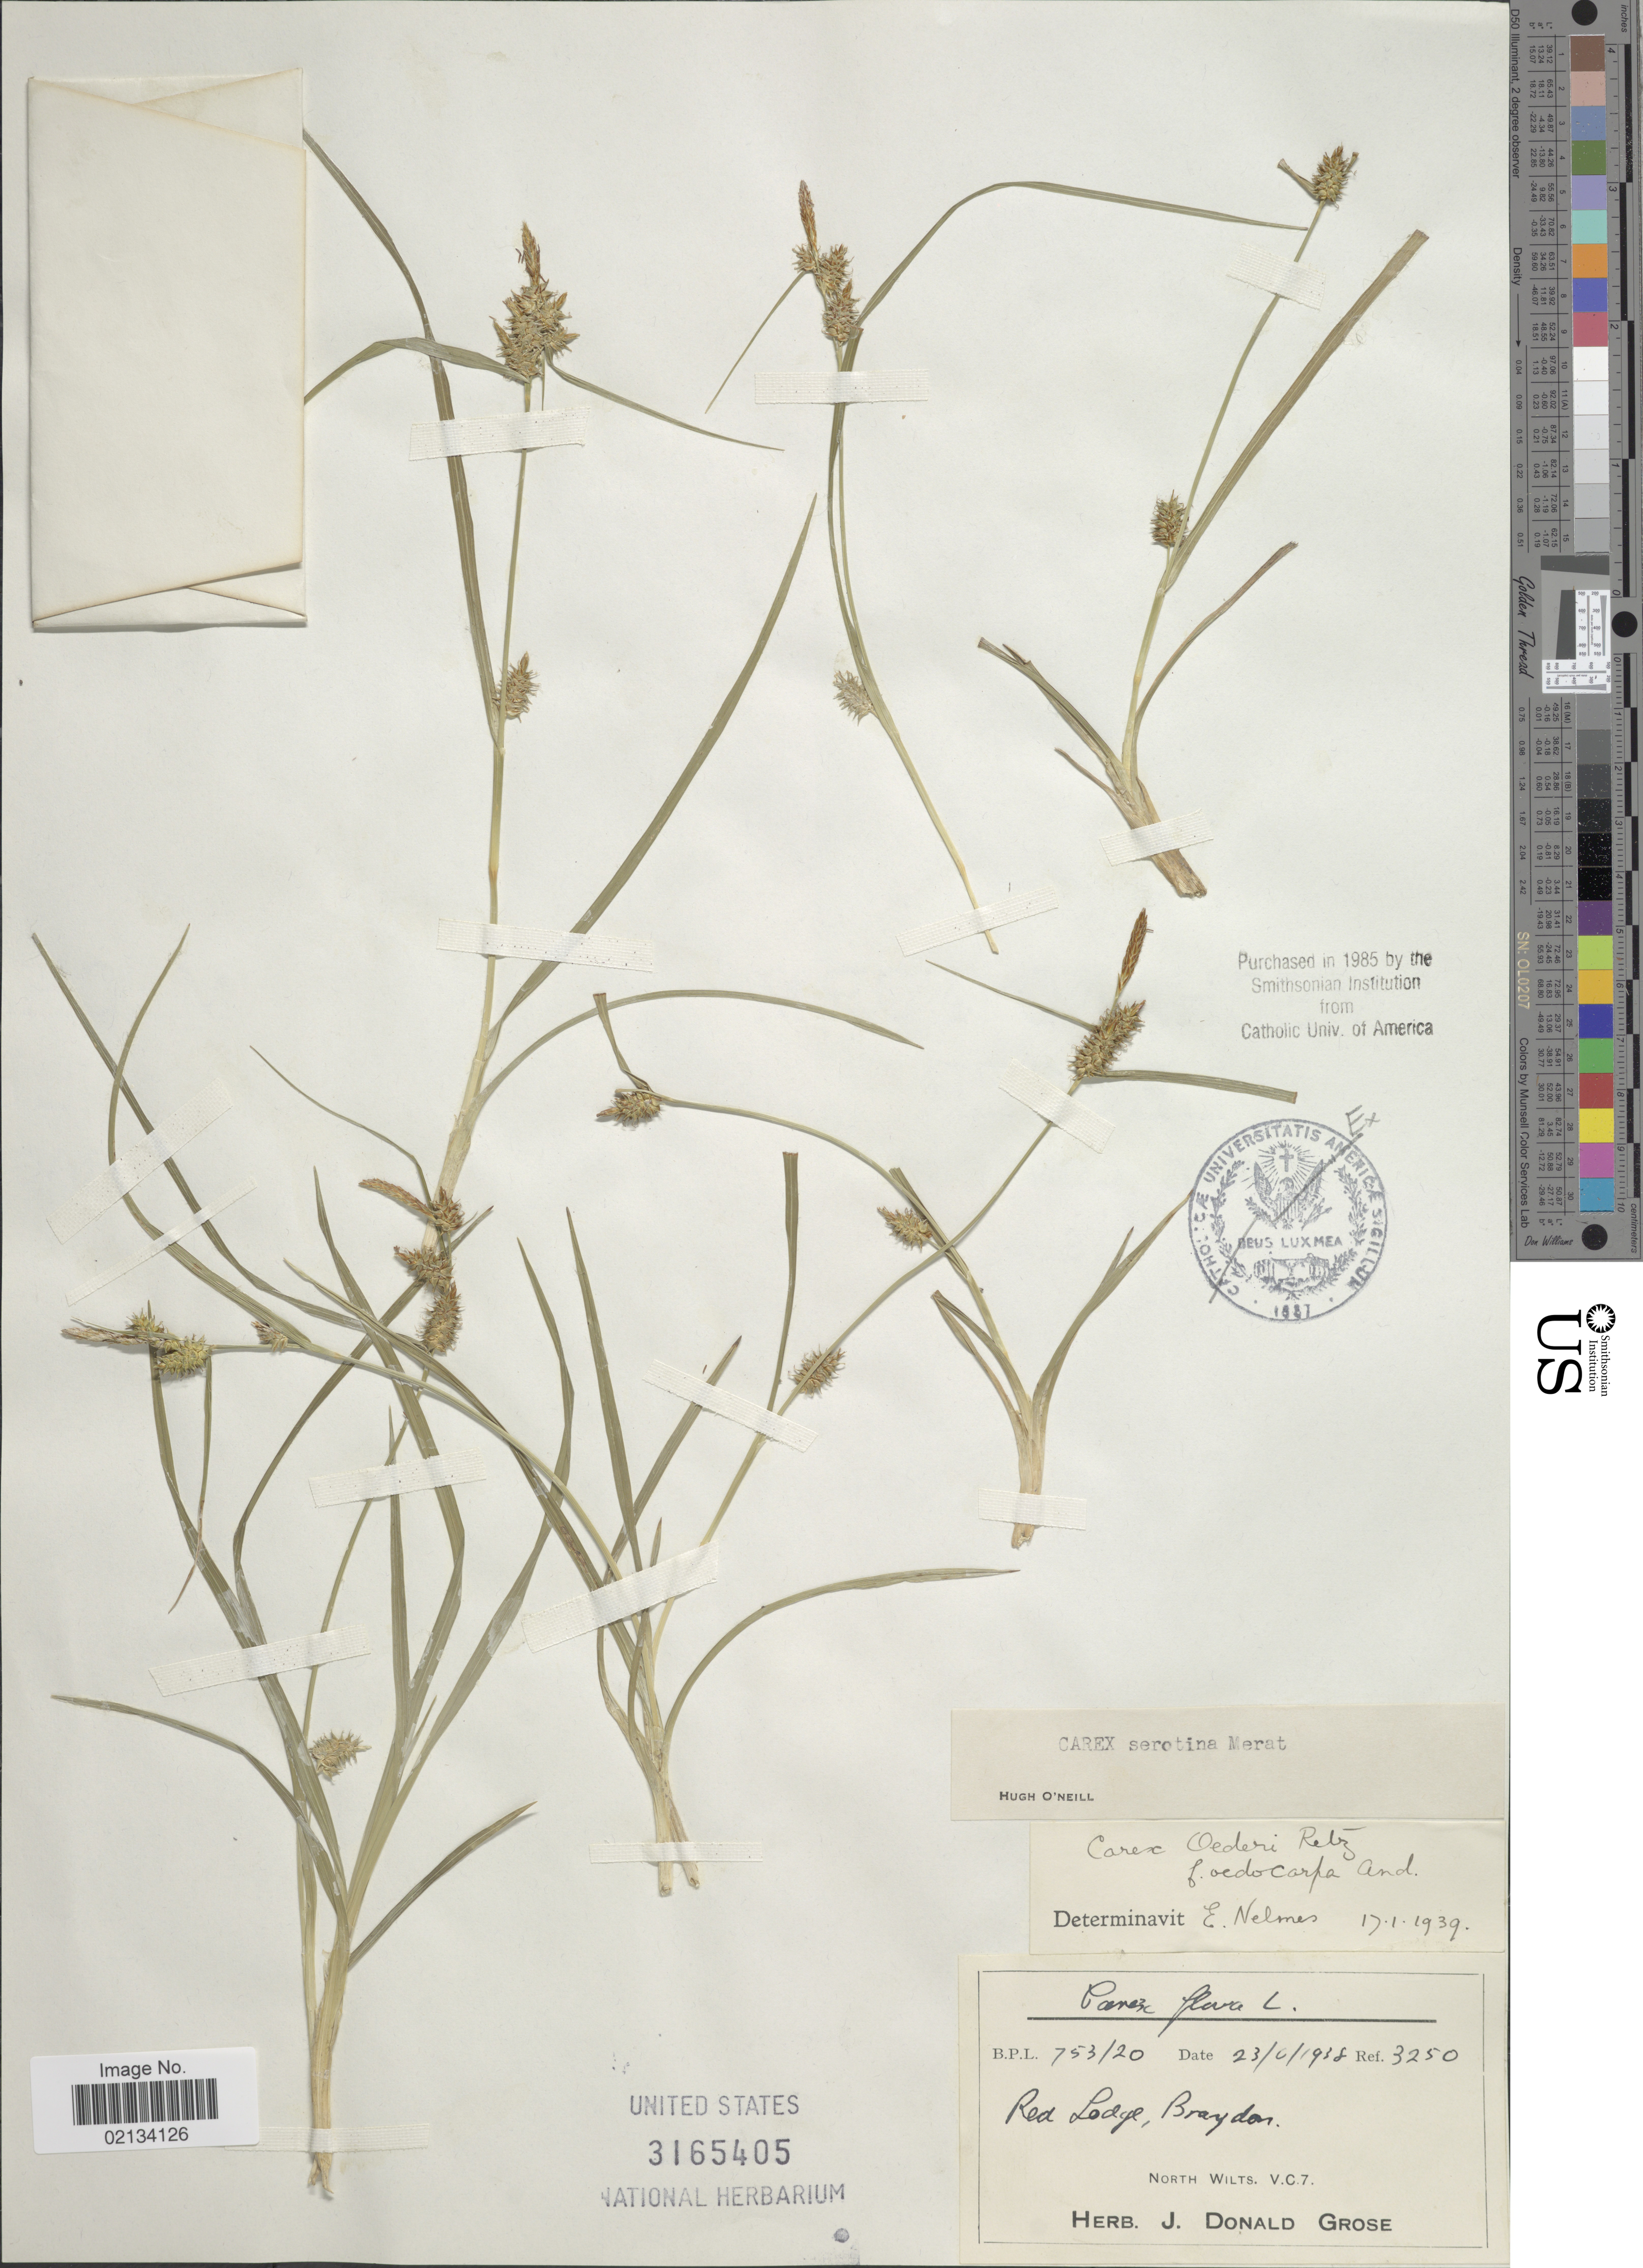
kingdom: Plantae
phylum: Tracheophyta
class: Liliopsida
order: Poales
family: Cyperaceae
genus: Carex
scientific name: Carex oederi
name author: Retz.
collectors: Ex herb. J. Donald Grose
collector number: B.P.L.753/20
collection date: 1938-06-23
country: United Kingdom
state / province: England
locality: Red Lodge, Ref. 3250 [unsure placement], Braydon, North Wilts. V.C.7.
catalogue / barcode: US 3165405